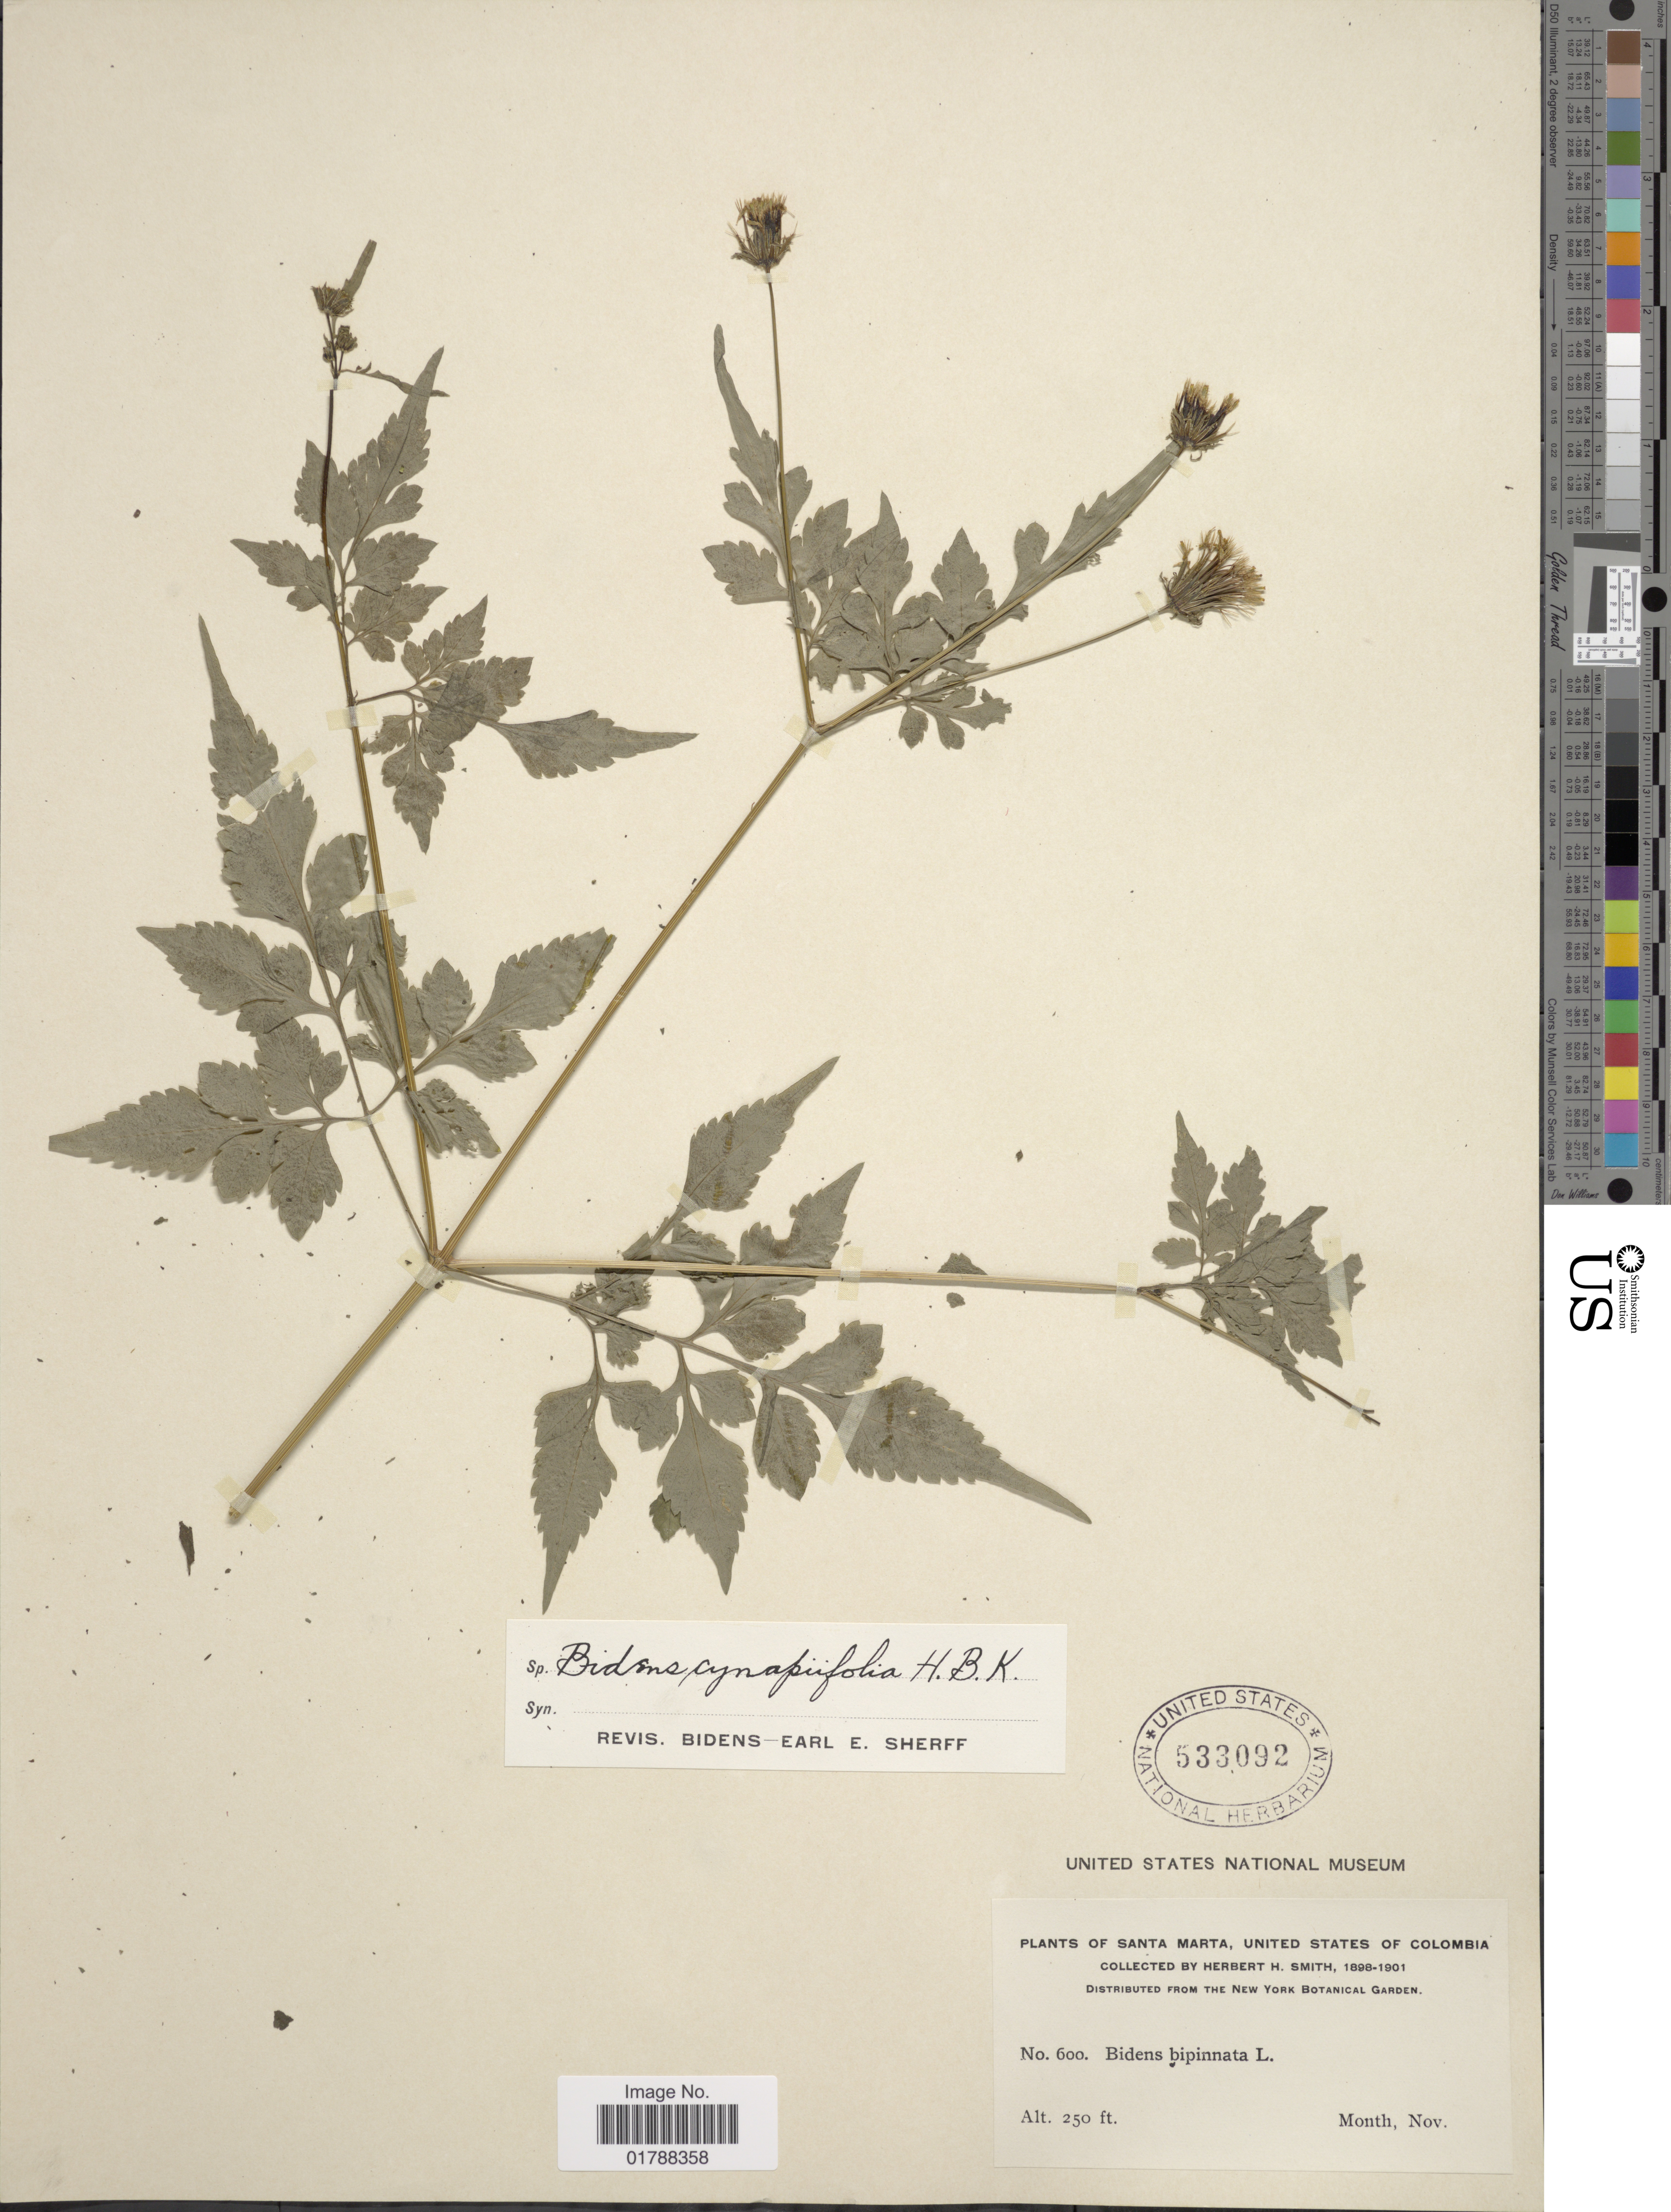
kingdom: Plantae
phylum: Tracheophyta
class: Magnoliopsida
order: Asterales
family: Asteraceae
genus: Bidens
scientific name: Bidens cynapiifolia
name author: Kunth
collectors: Herbert H. Smith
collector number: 600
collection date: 1898-11/1901-11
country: Colombia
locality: Santa Marta, United States of Colombia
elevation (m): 76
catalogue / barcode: US 533092